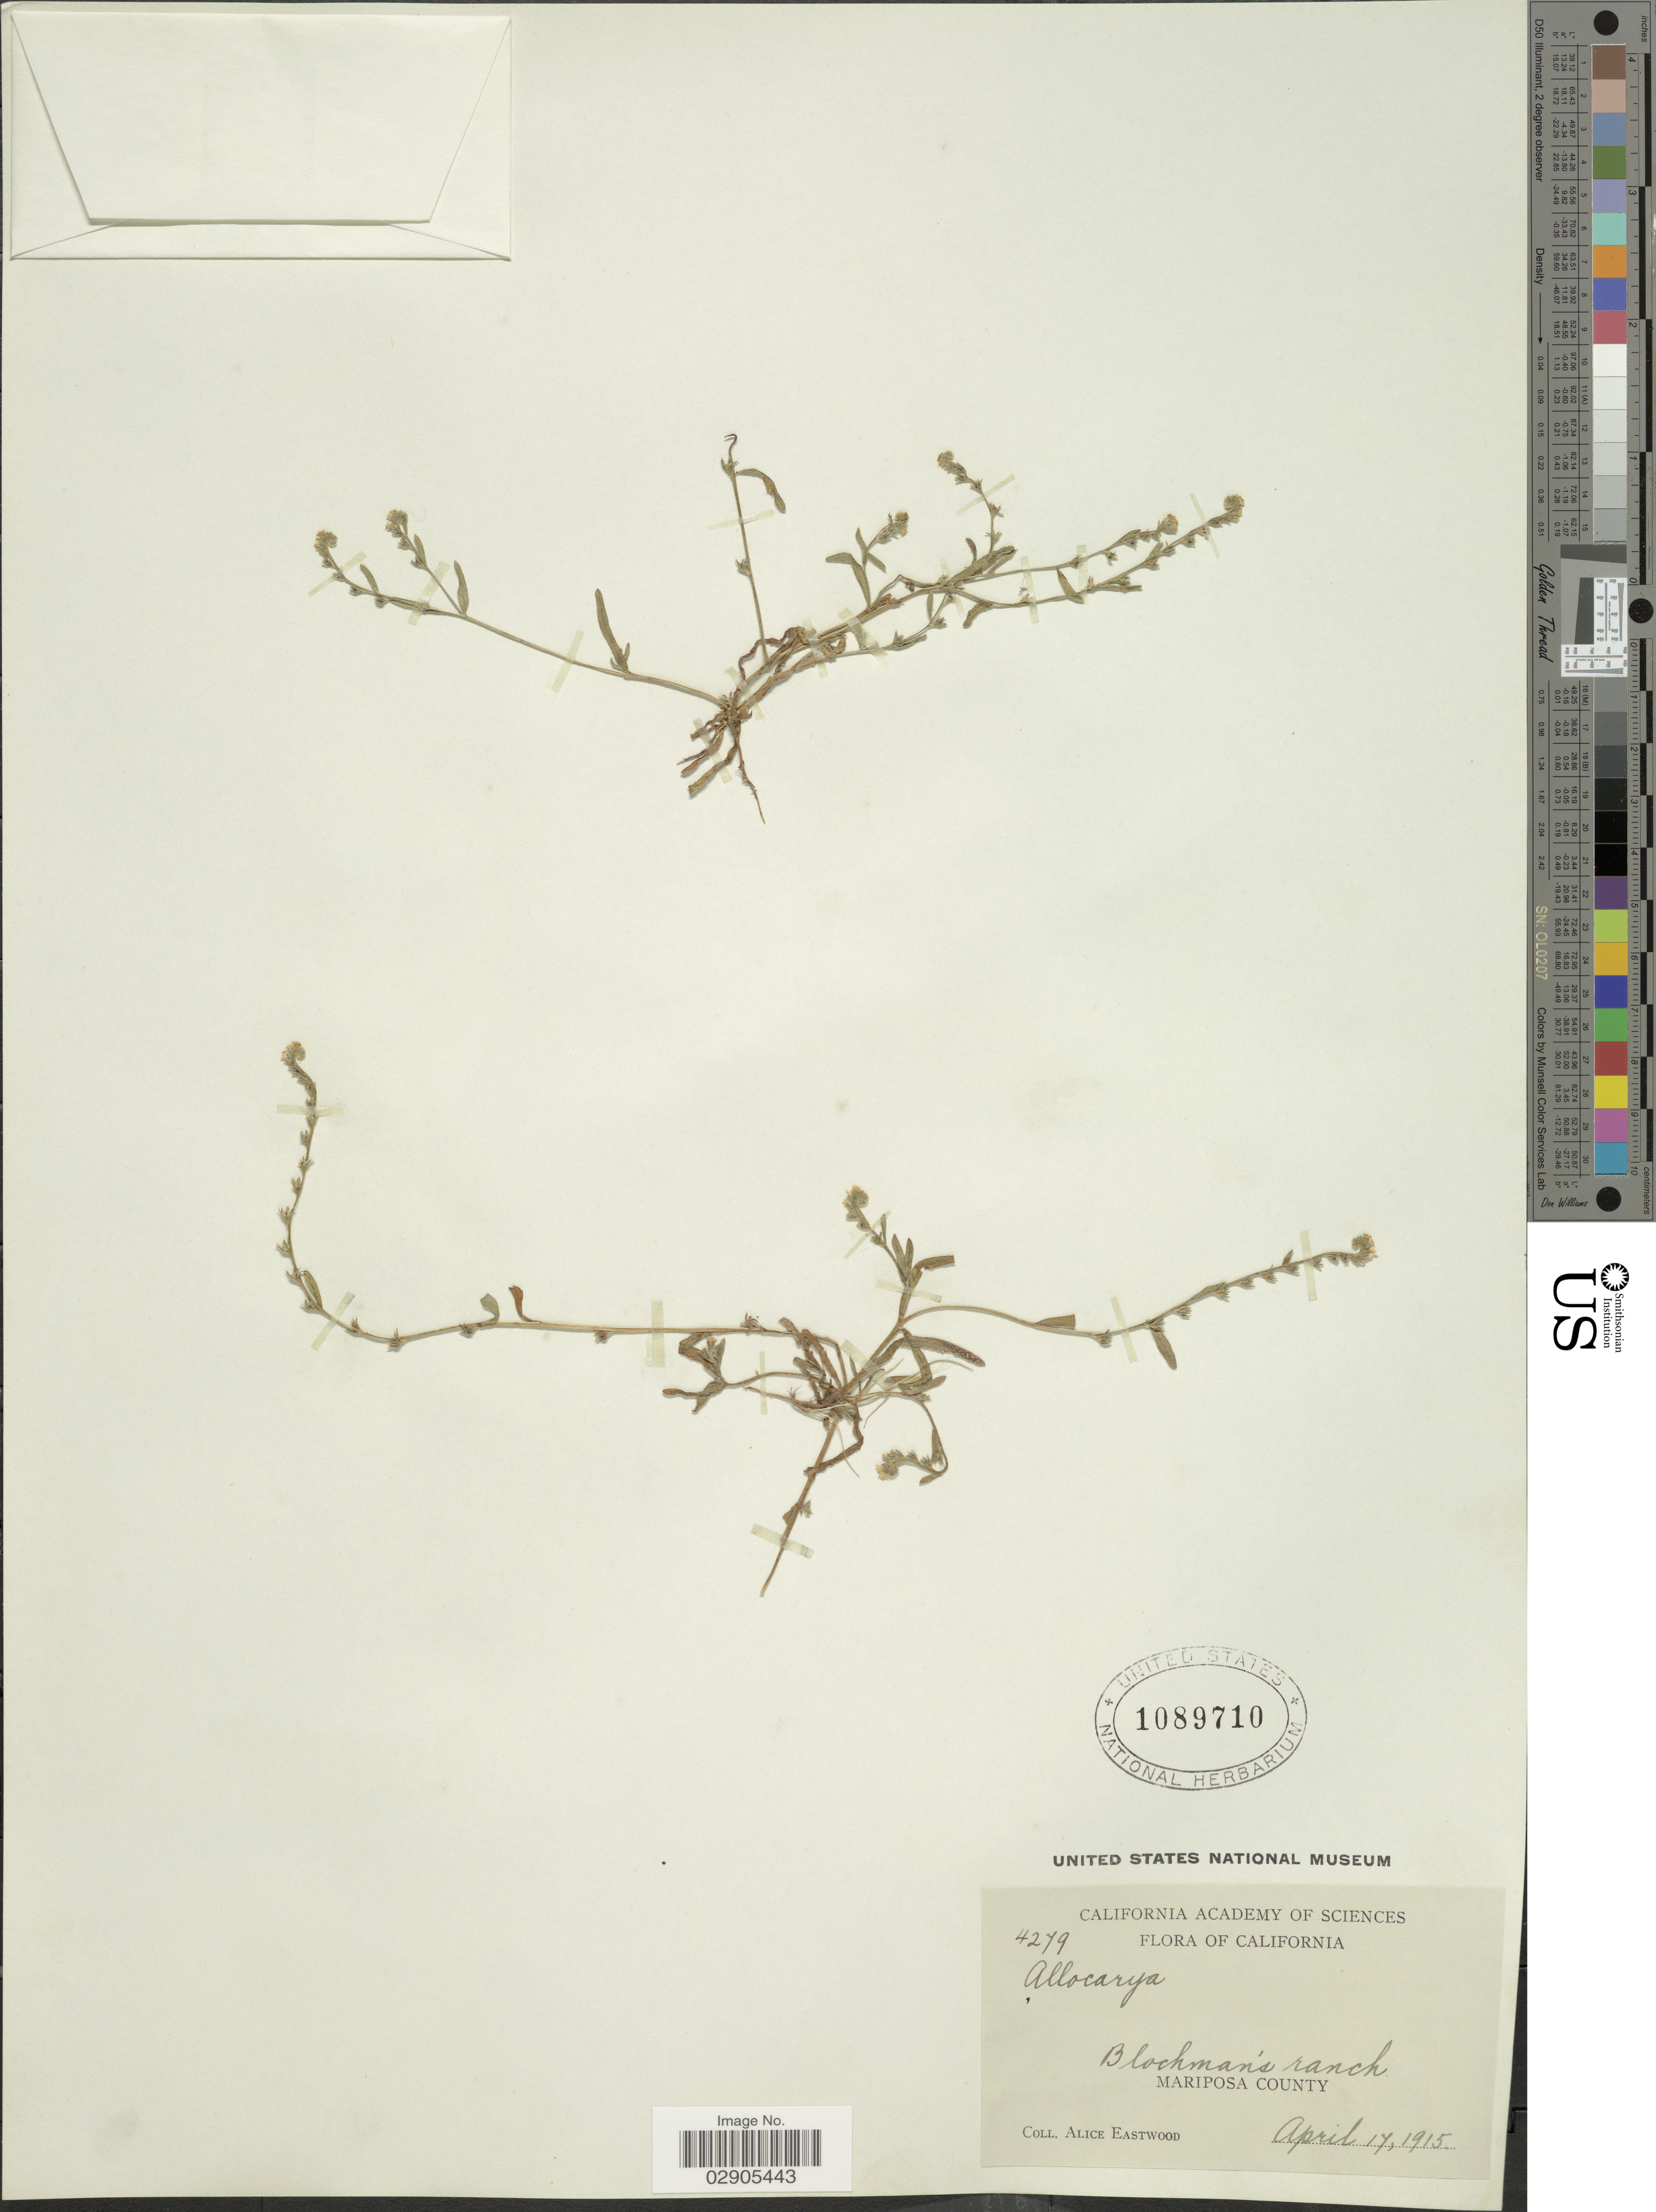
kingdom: Plantae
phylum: Tracheophyta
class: Magnoliopsida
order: Boraginales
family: Boraginaceae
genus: Allocarya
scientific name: Allocarya sp.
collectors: A. Eastwood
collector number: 4279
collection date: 1915-04-17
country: United States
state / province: California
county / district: Mariposa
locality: Blochman's ranch. Mariposa County.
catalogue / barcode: US 1089710